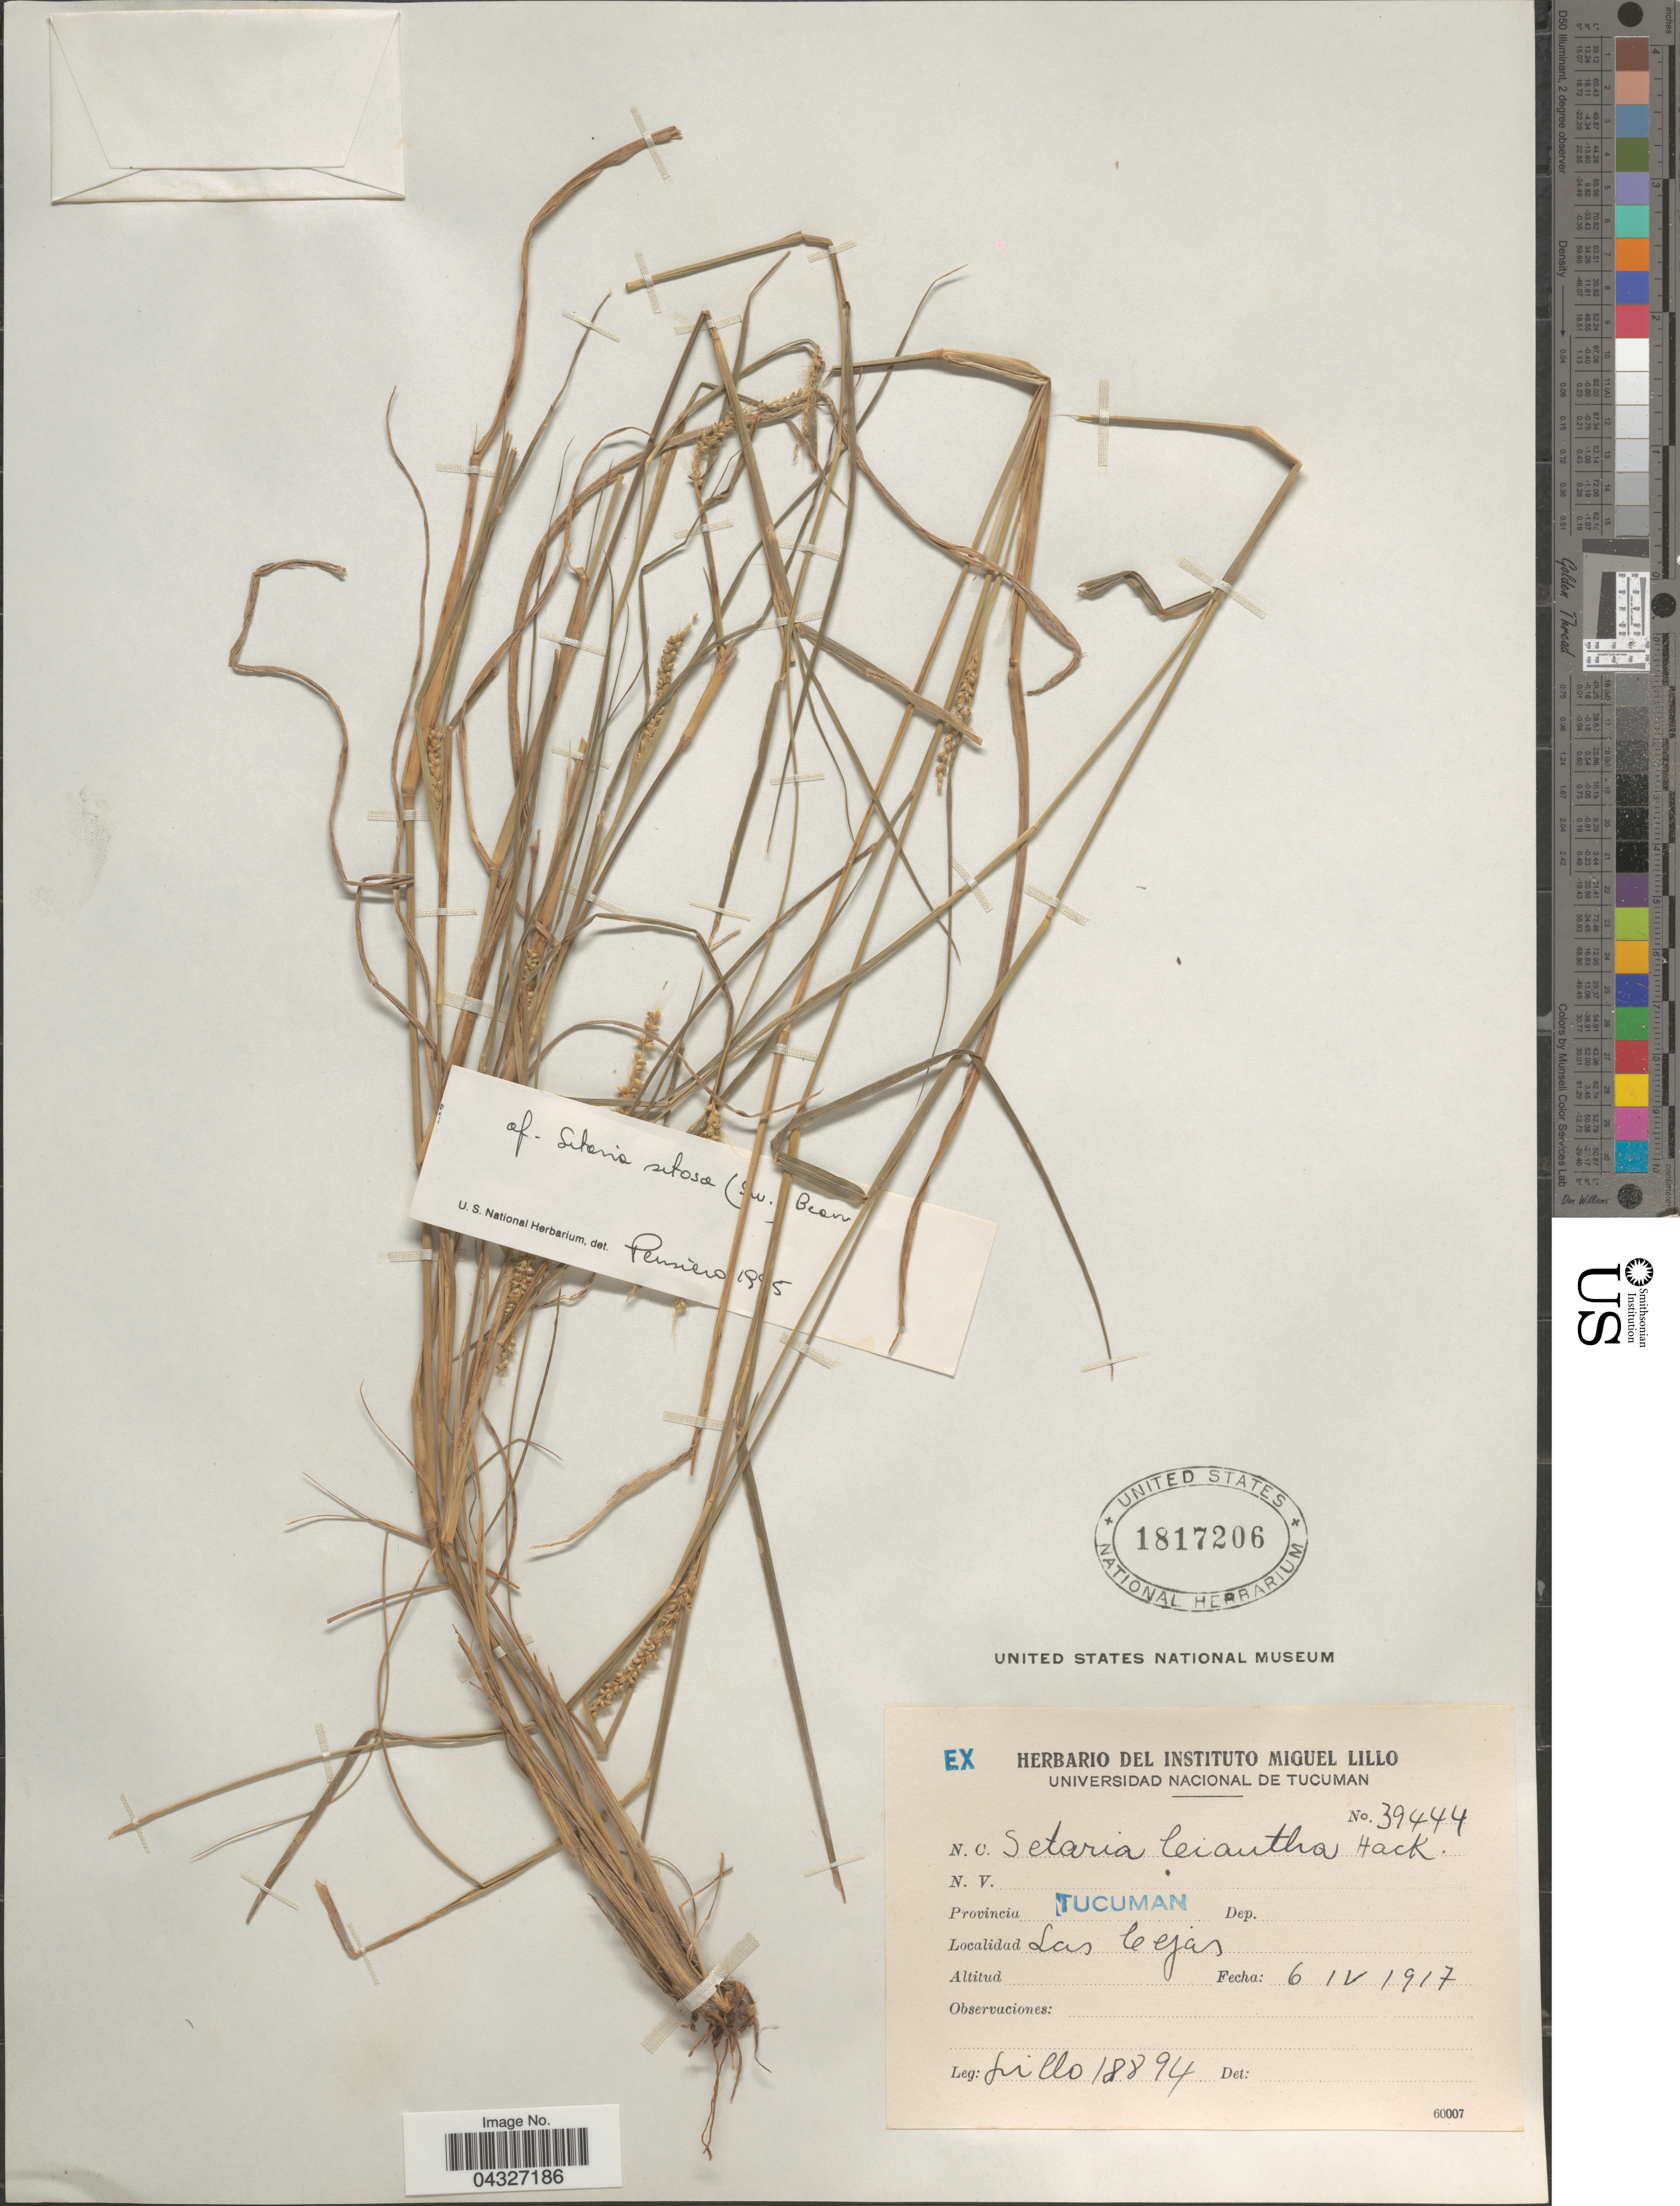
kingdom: Plantae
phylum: Tracheophyta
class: Liliopsida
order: Poales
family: Poaceae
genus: Setaria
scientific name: Setaria fiebrigii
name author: R.A.W. Herrm.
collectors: M. Lillo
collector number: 18894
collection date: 1917-04-06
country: Argentina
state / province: Tucuman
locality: Las Cejas.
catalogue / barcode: US 1817206